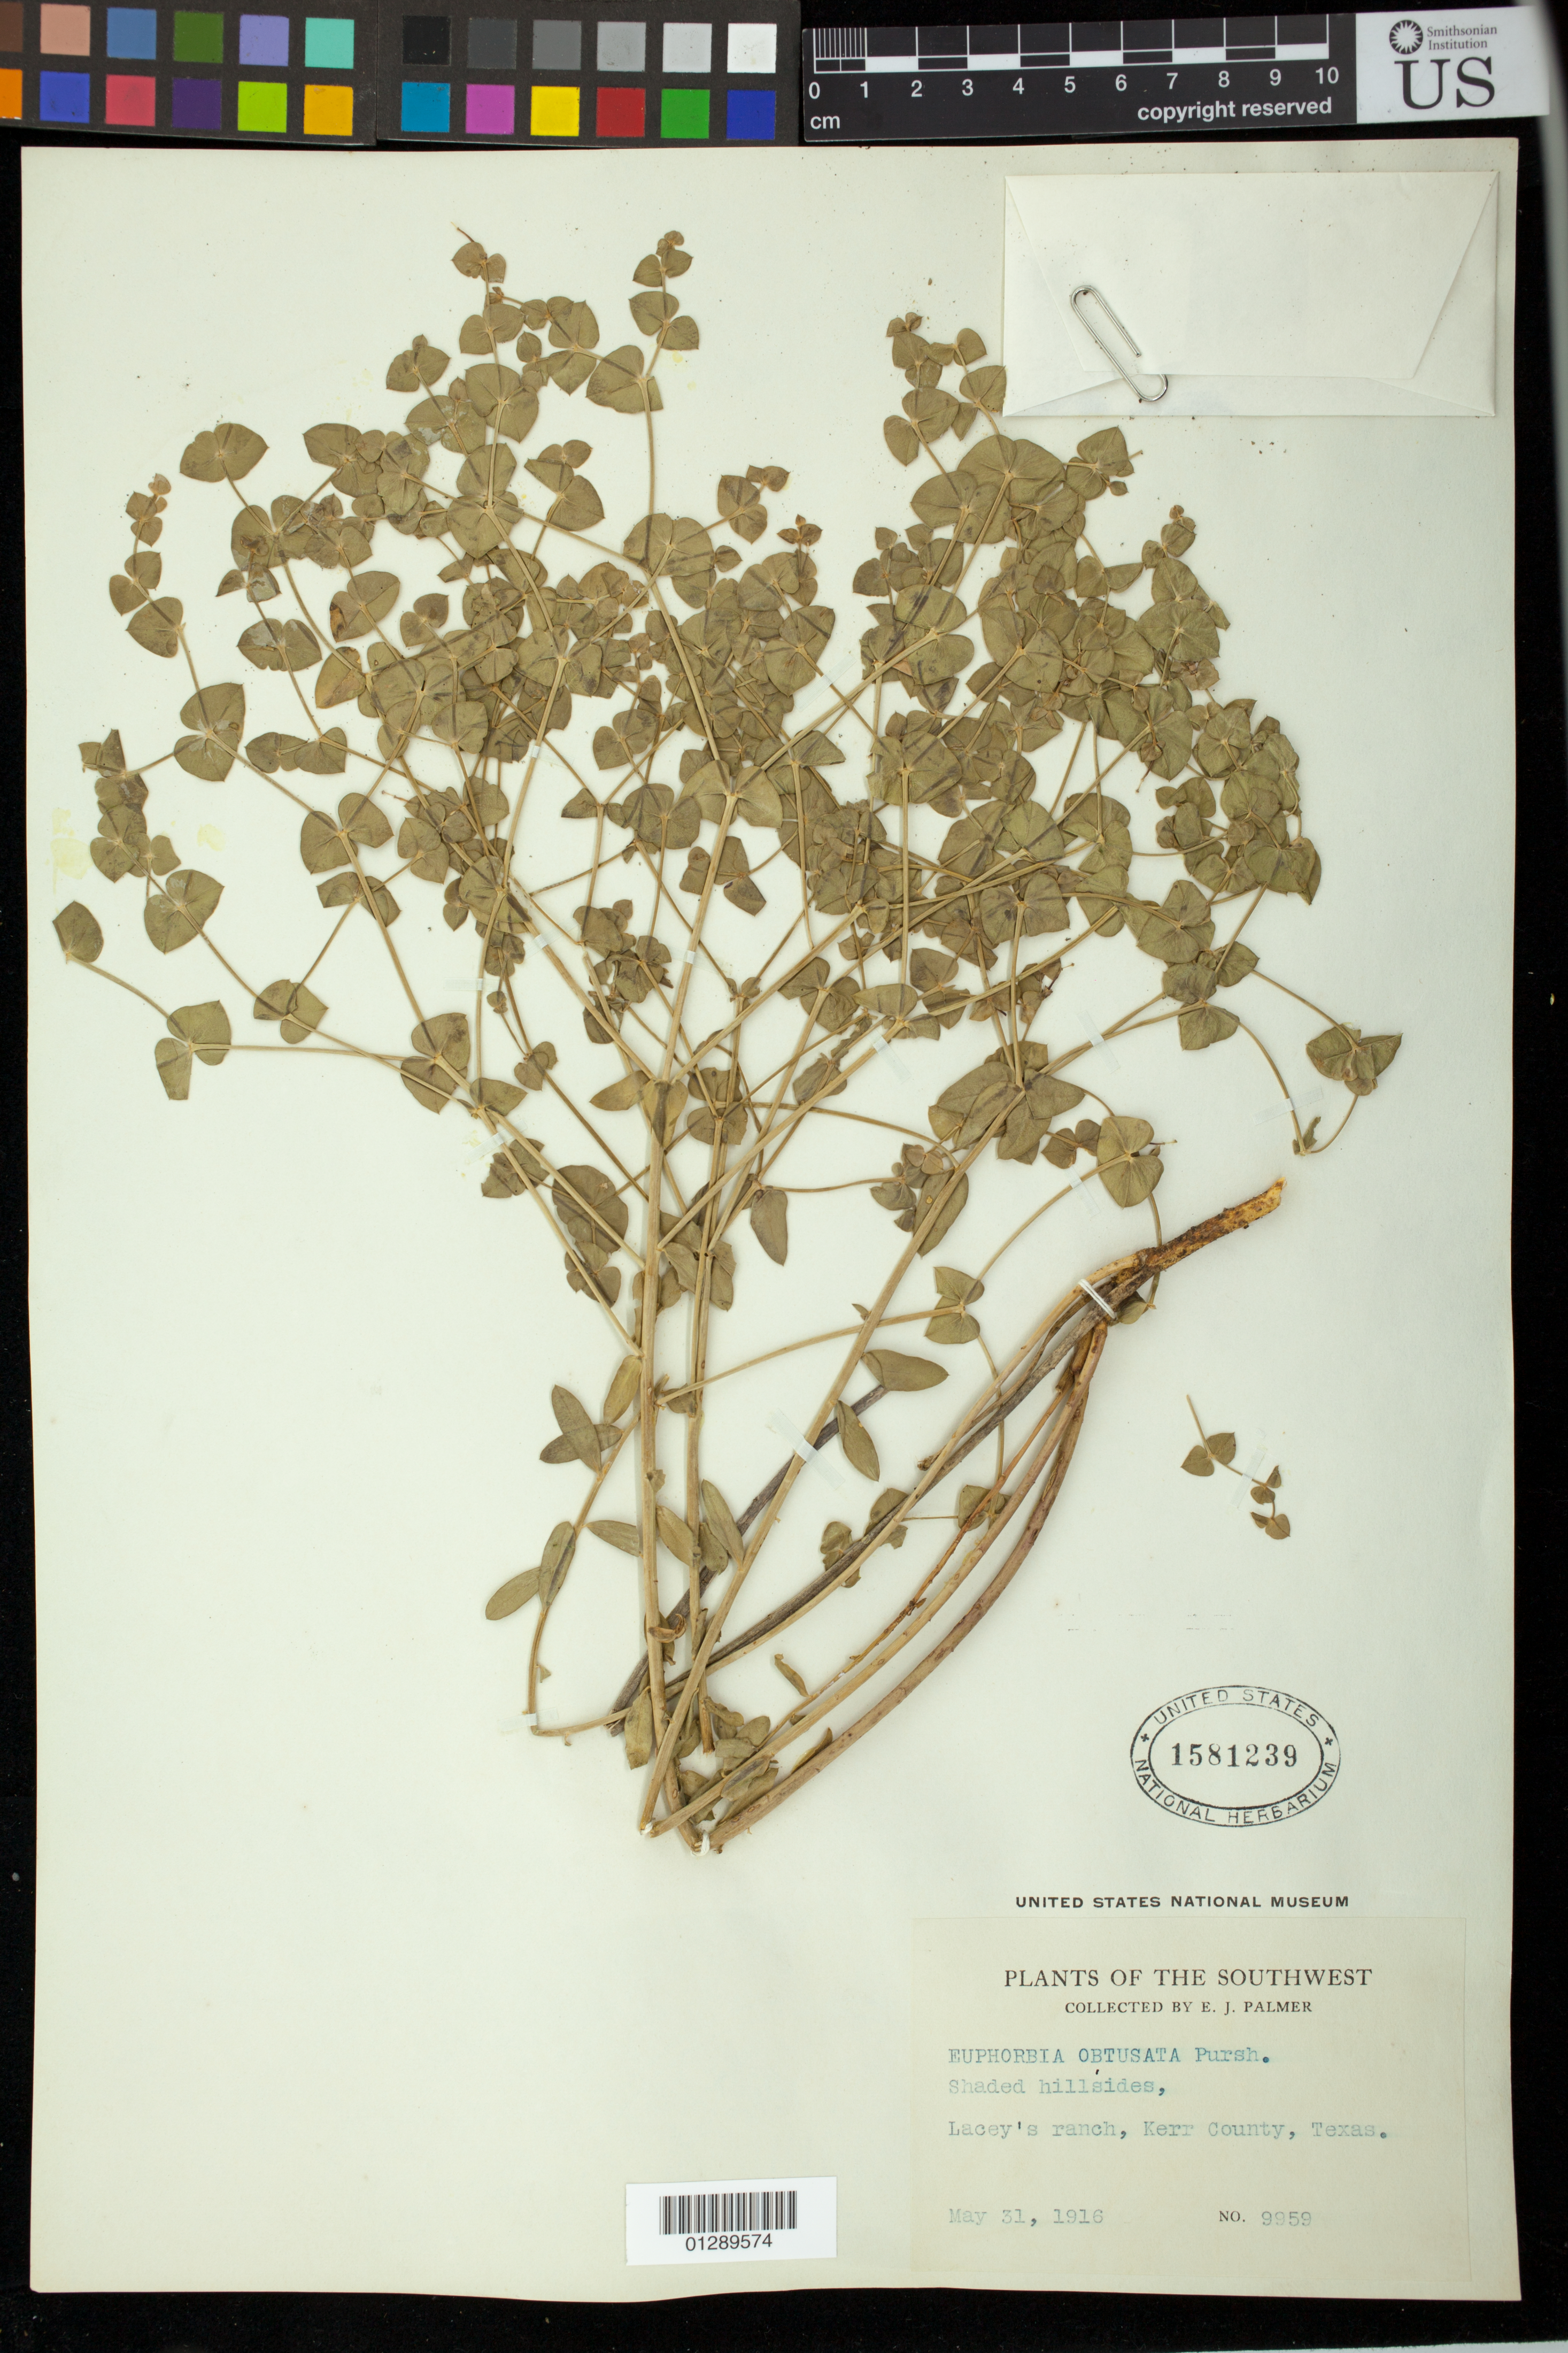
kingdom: Plantae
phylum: Tracheophyta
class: Magnoliopsida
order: Malpighiales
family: Euphorbiaceae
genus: Euphorbia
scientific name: Euphorbia brachycera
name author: Engelm. in Emory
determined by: Mayfield, M. H.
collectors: E. J. Palmer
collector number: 9959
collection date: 1916-05-31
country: United States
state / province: Texas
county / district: Kerr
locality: Lacey's ranch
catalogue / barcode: US 1581239